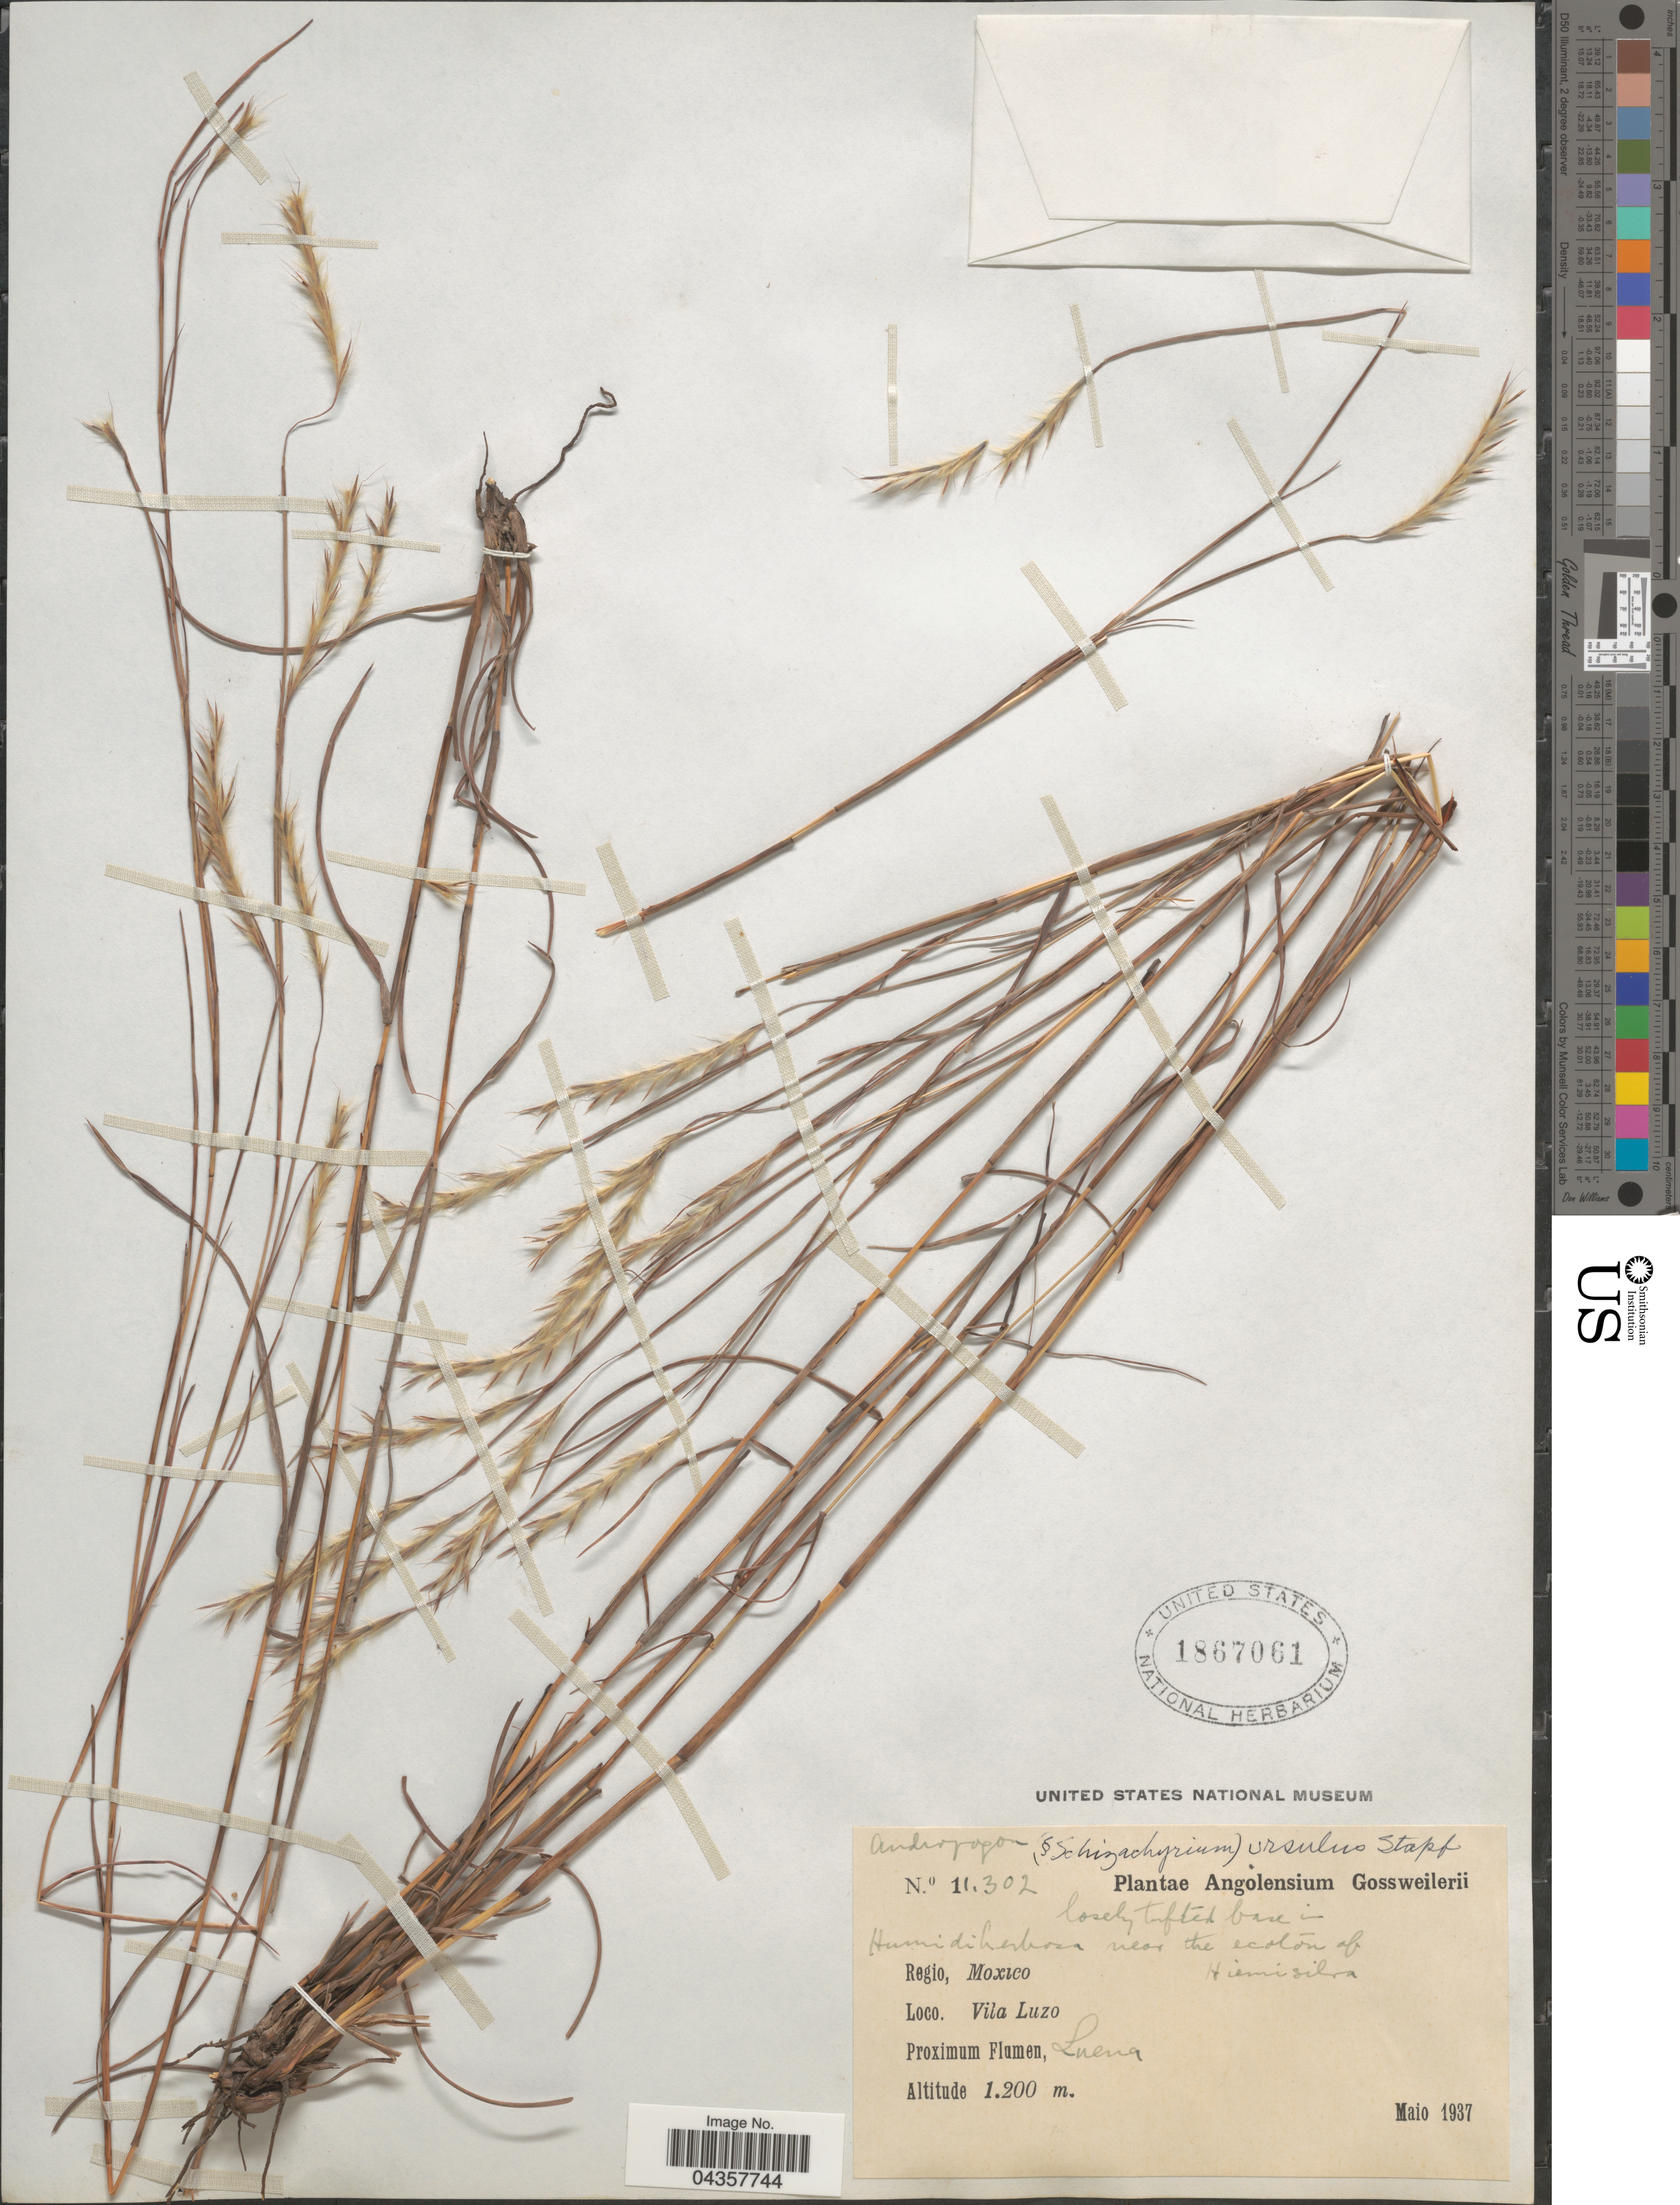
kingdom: Plantae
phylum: Tracheophyta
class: Liliopsida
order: Poales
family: Poaceae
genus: Schizachyrium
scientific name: Schizachyrium jeffreysii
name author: (Hack.) Stapf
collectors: -. Gossweiler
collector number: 11302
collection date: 1937-05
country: Angola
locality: Angolensium. Regio, Moxico. Vila Luzo. Proximun Flumen, Luena.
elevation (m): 1200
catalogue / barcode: US 1867061